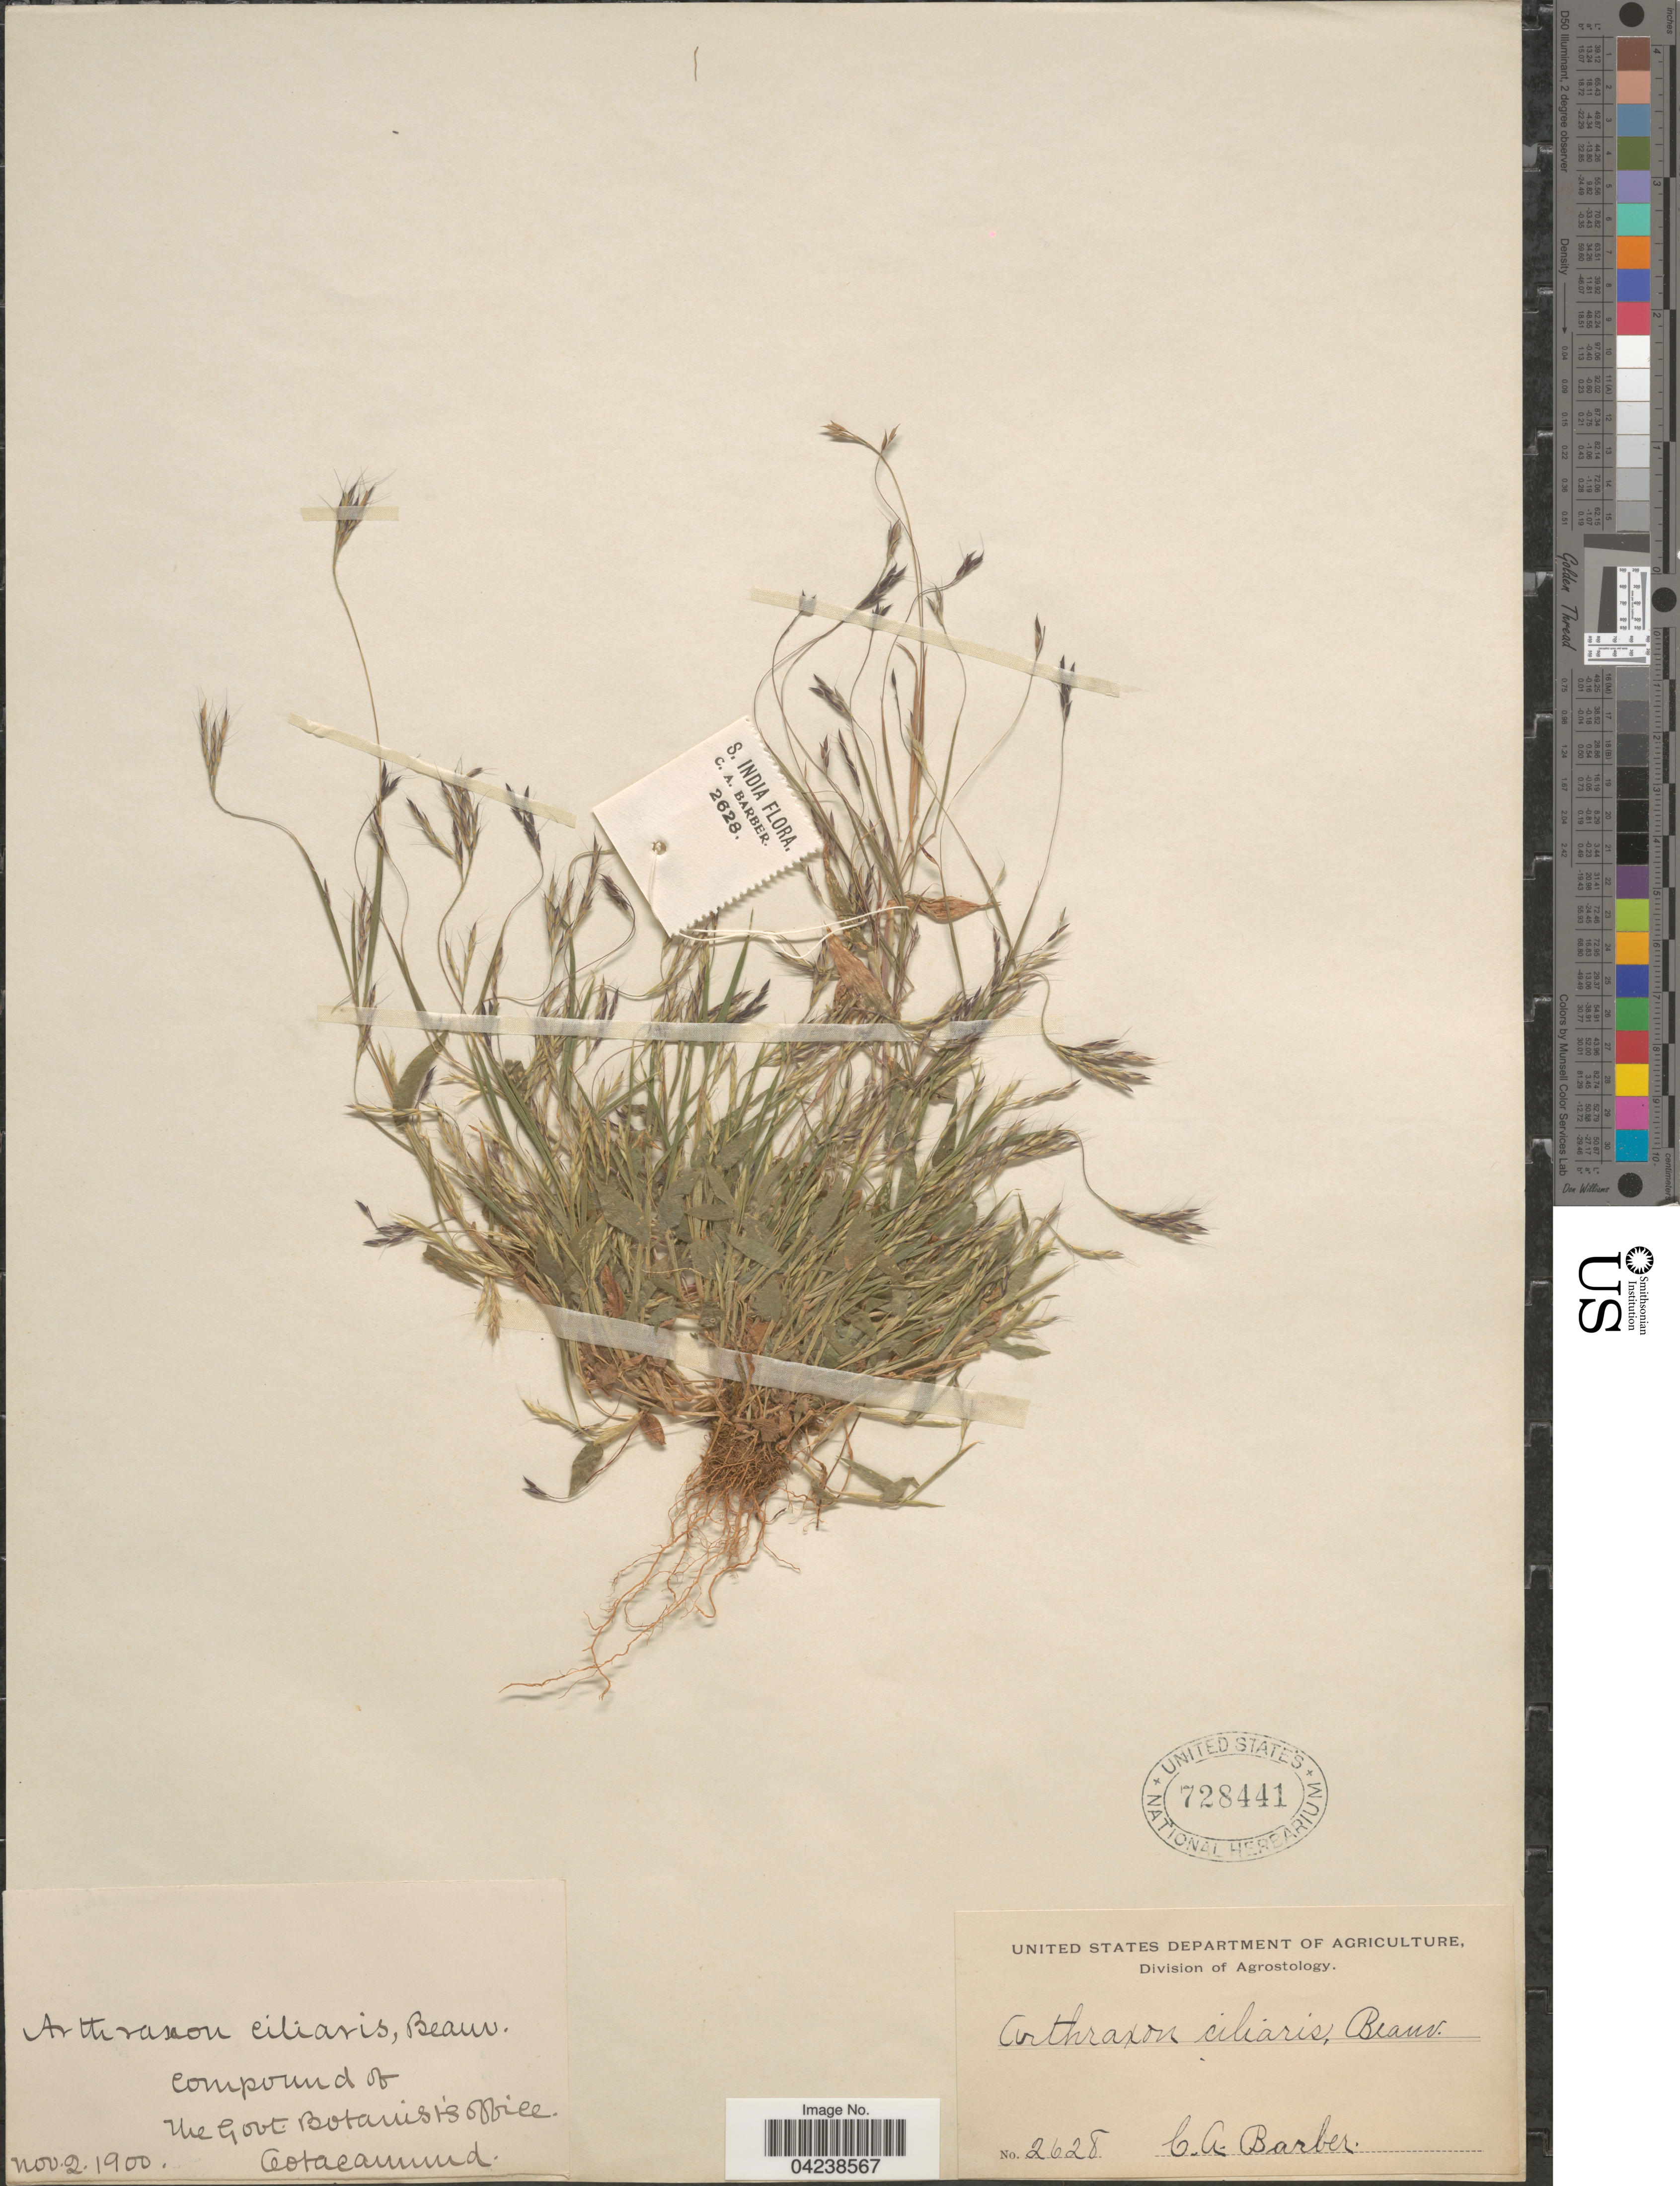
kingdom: Plantae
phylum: Tracheophyta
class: Liliopsida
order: Poales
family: Poaceae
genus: Arthraxon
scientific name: Arthraxon lancifolius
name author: (Trin.) Hochst.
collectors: C. Barber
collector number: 2628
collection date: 1900-11-02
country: India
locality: S. India. Compound of the Govt. Botanist's office. Ootacamund.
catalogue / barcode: US 728441